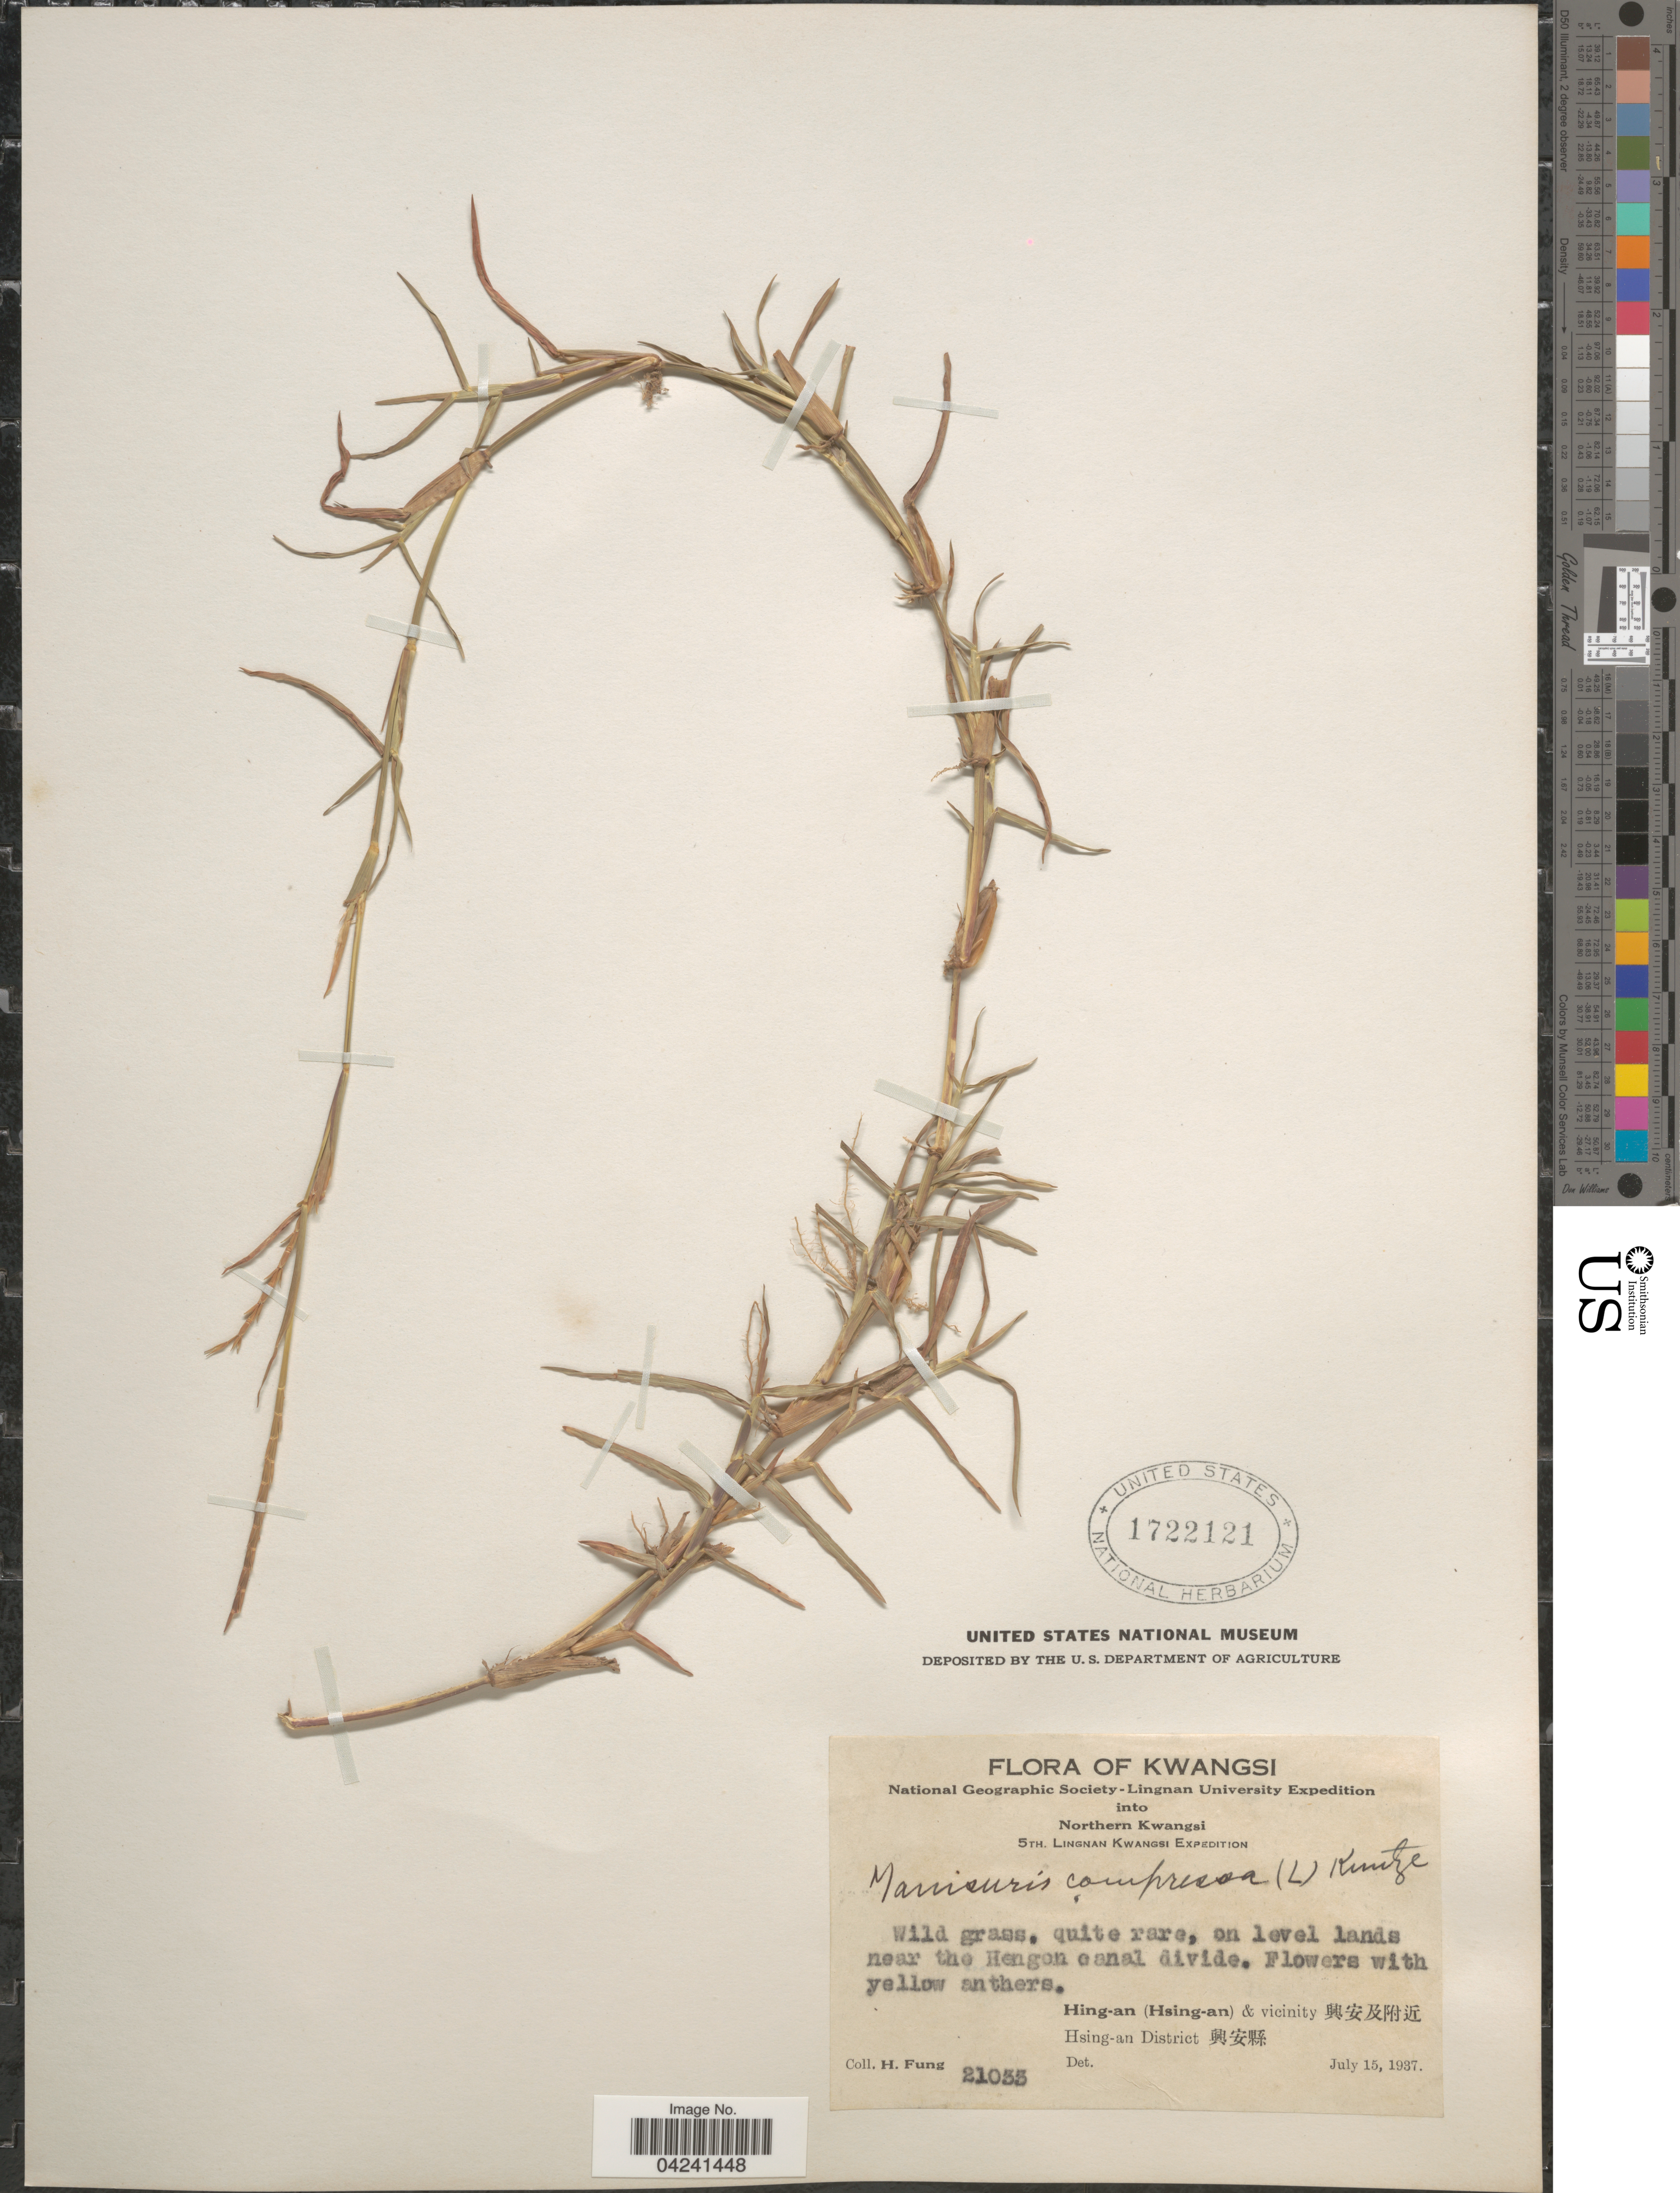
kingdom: Plantae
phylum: Tracheophyta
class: Liliopsida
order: Poales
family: Poaceae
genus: Hemarthria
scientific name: Hemarthria compressa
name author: (L.) R. Br.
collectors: H. Fung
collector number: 21033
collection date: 1937-07-15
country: China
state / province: Guangxi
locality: Kwangsi. National Geographic Society-Lingnan University Expedition into Northern Kwangsi. 5th. Lingnan Kwangsi Expedition. On level lands near the Hengon canal divide. Hing-an (Hsing-an) & vicinity X. Hsing-an District X.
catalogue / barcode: US 1722121